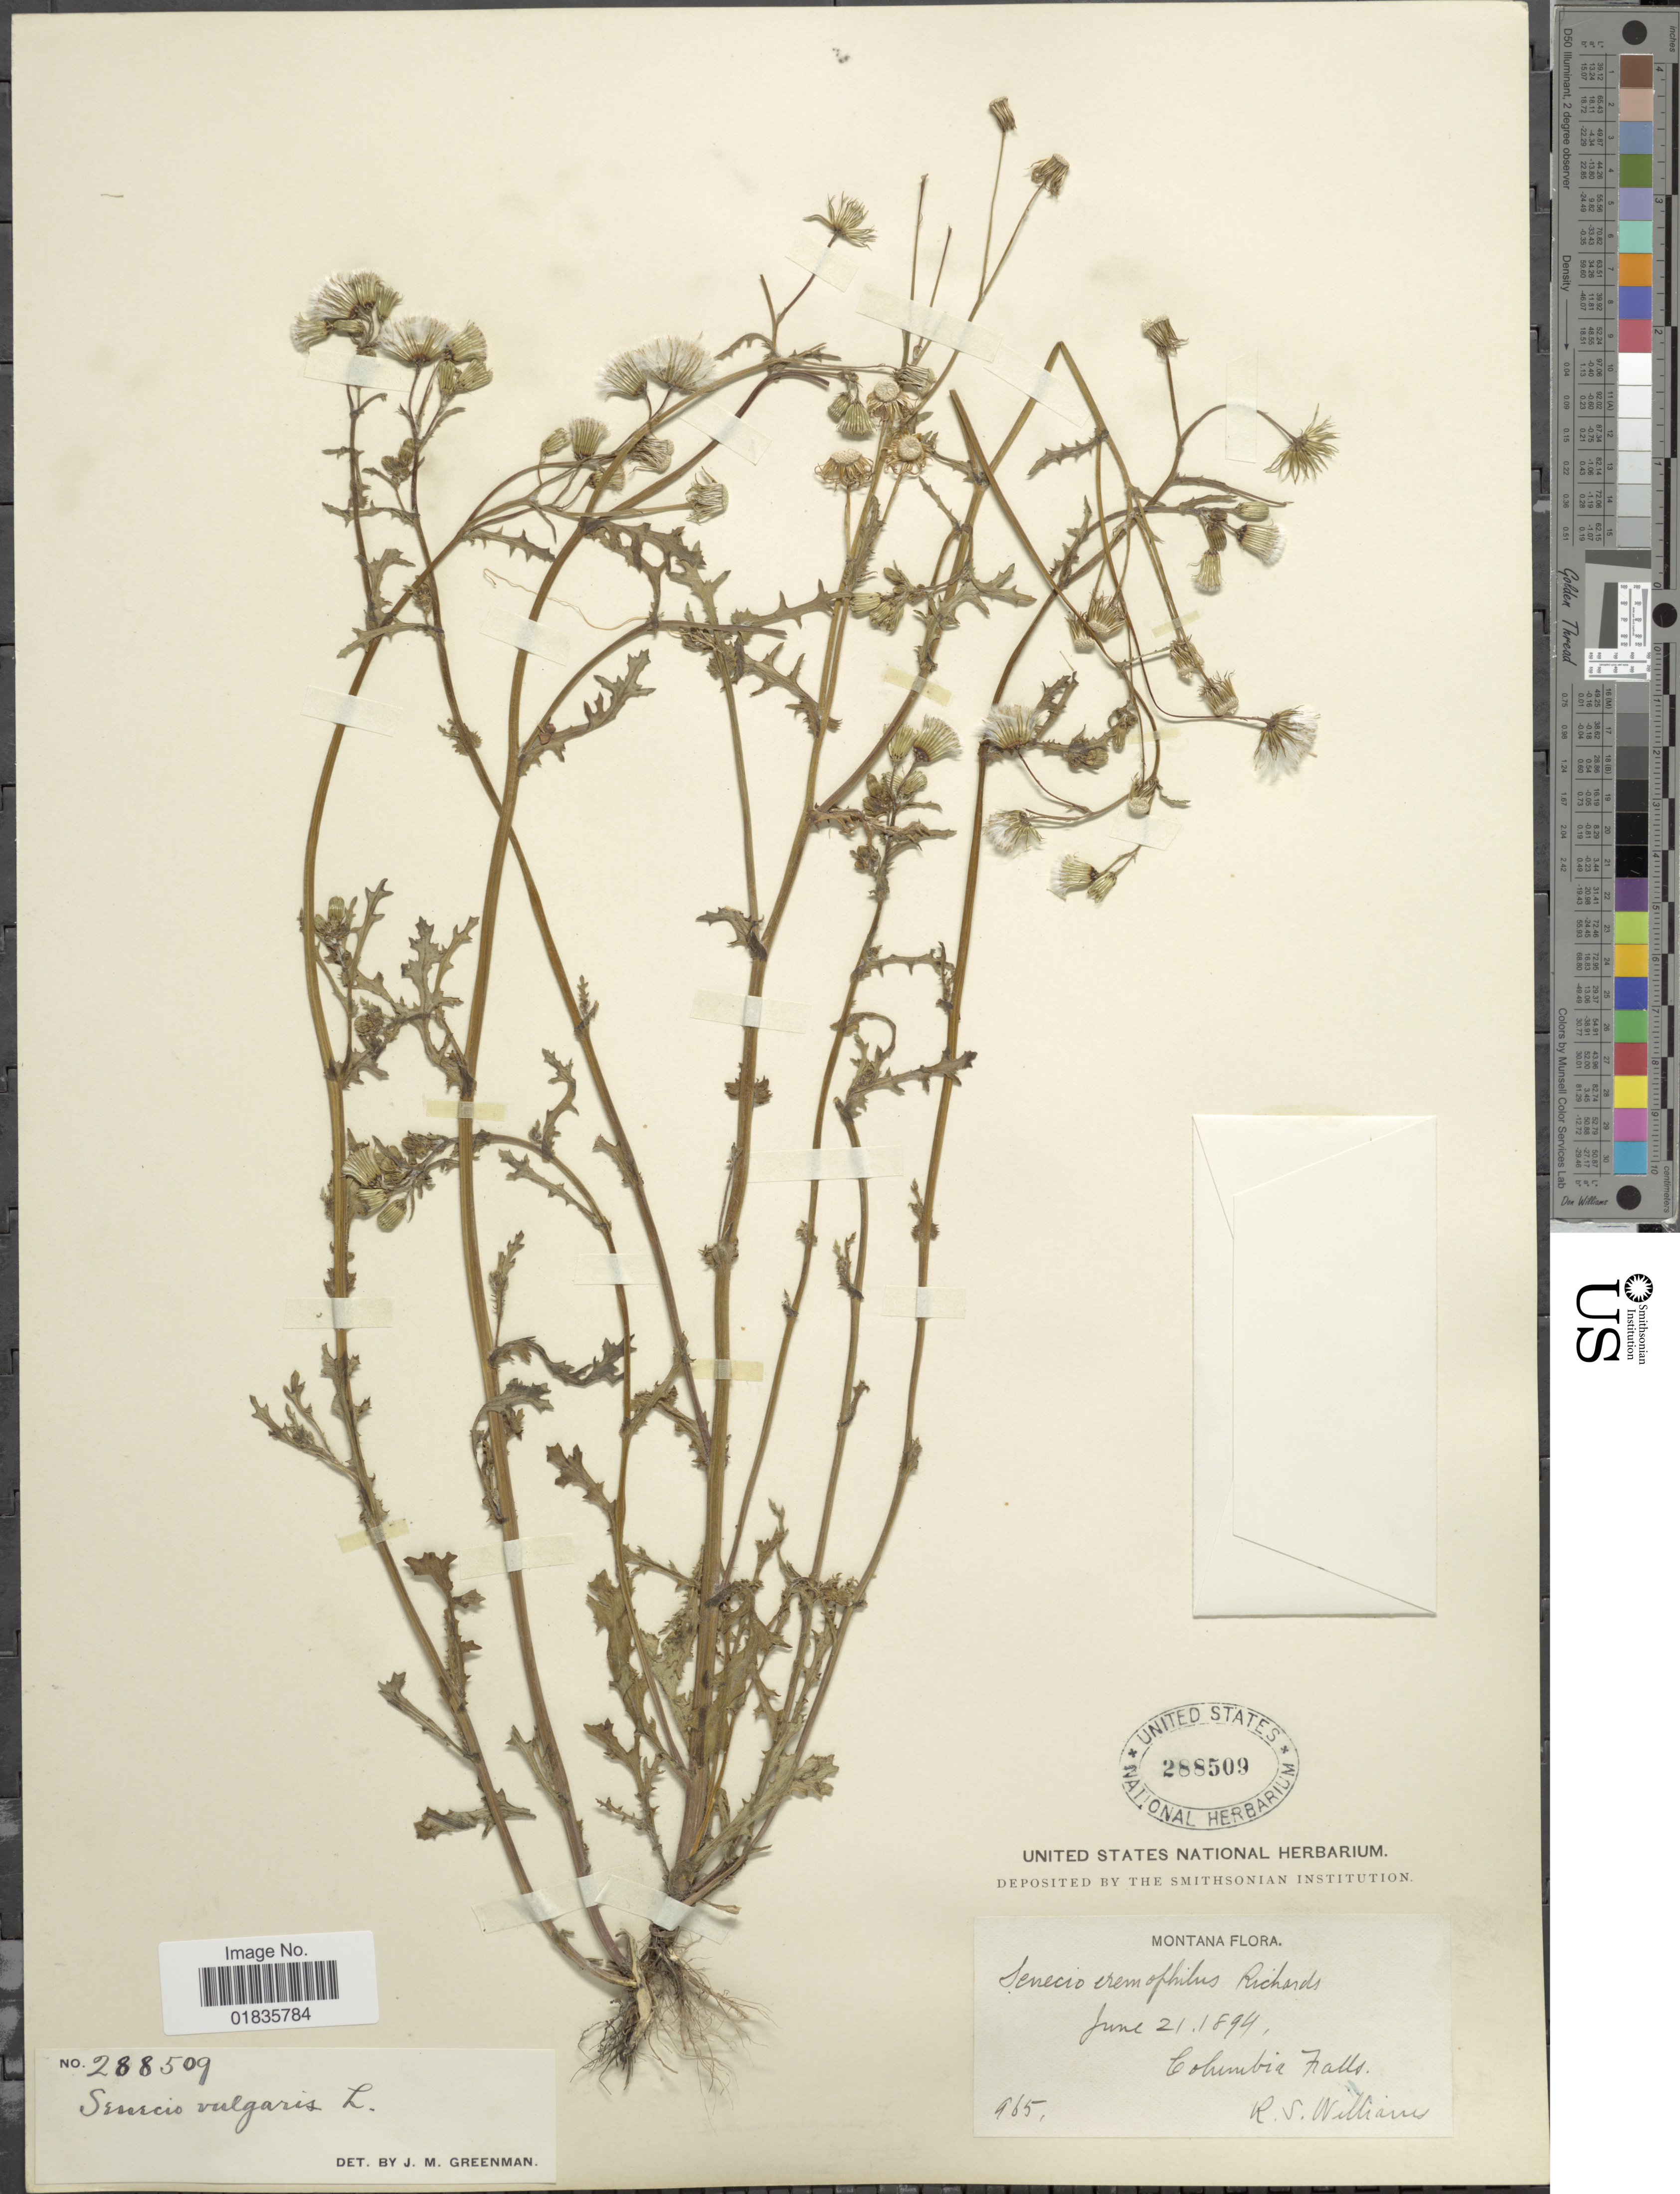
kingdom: Plantae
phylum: Tracheophyta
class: Magnoliopsida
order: Asterales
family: Asteraceae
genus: Senecio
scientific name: Senecio vulgaris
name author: L.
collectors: R. William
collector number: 965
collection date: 1894-06-21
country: United States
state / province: Montana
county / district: Flathead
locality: Columbia Falls.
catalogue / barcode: US 288509